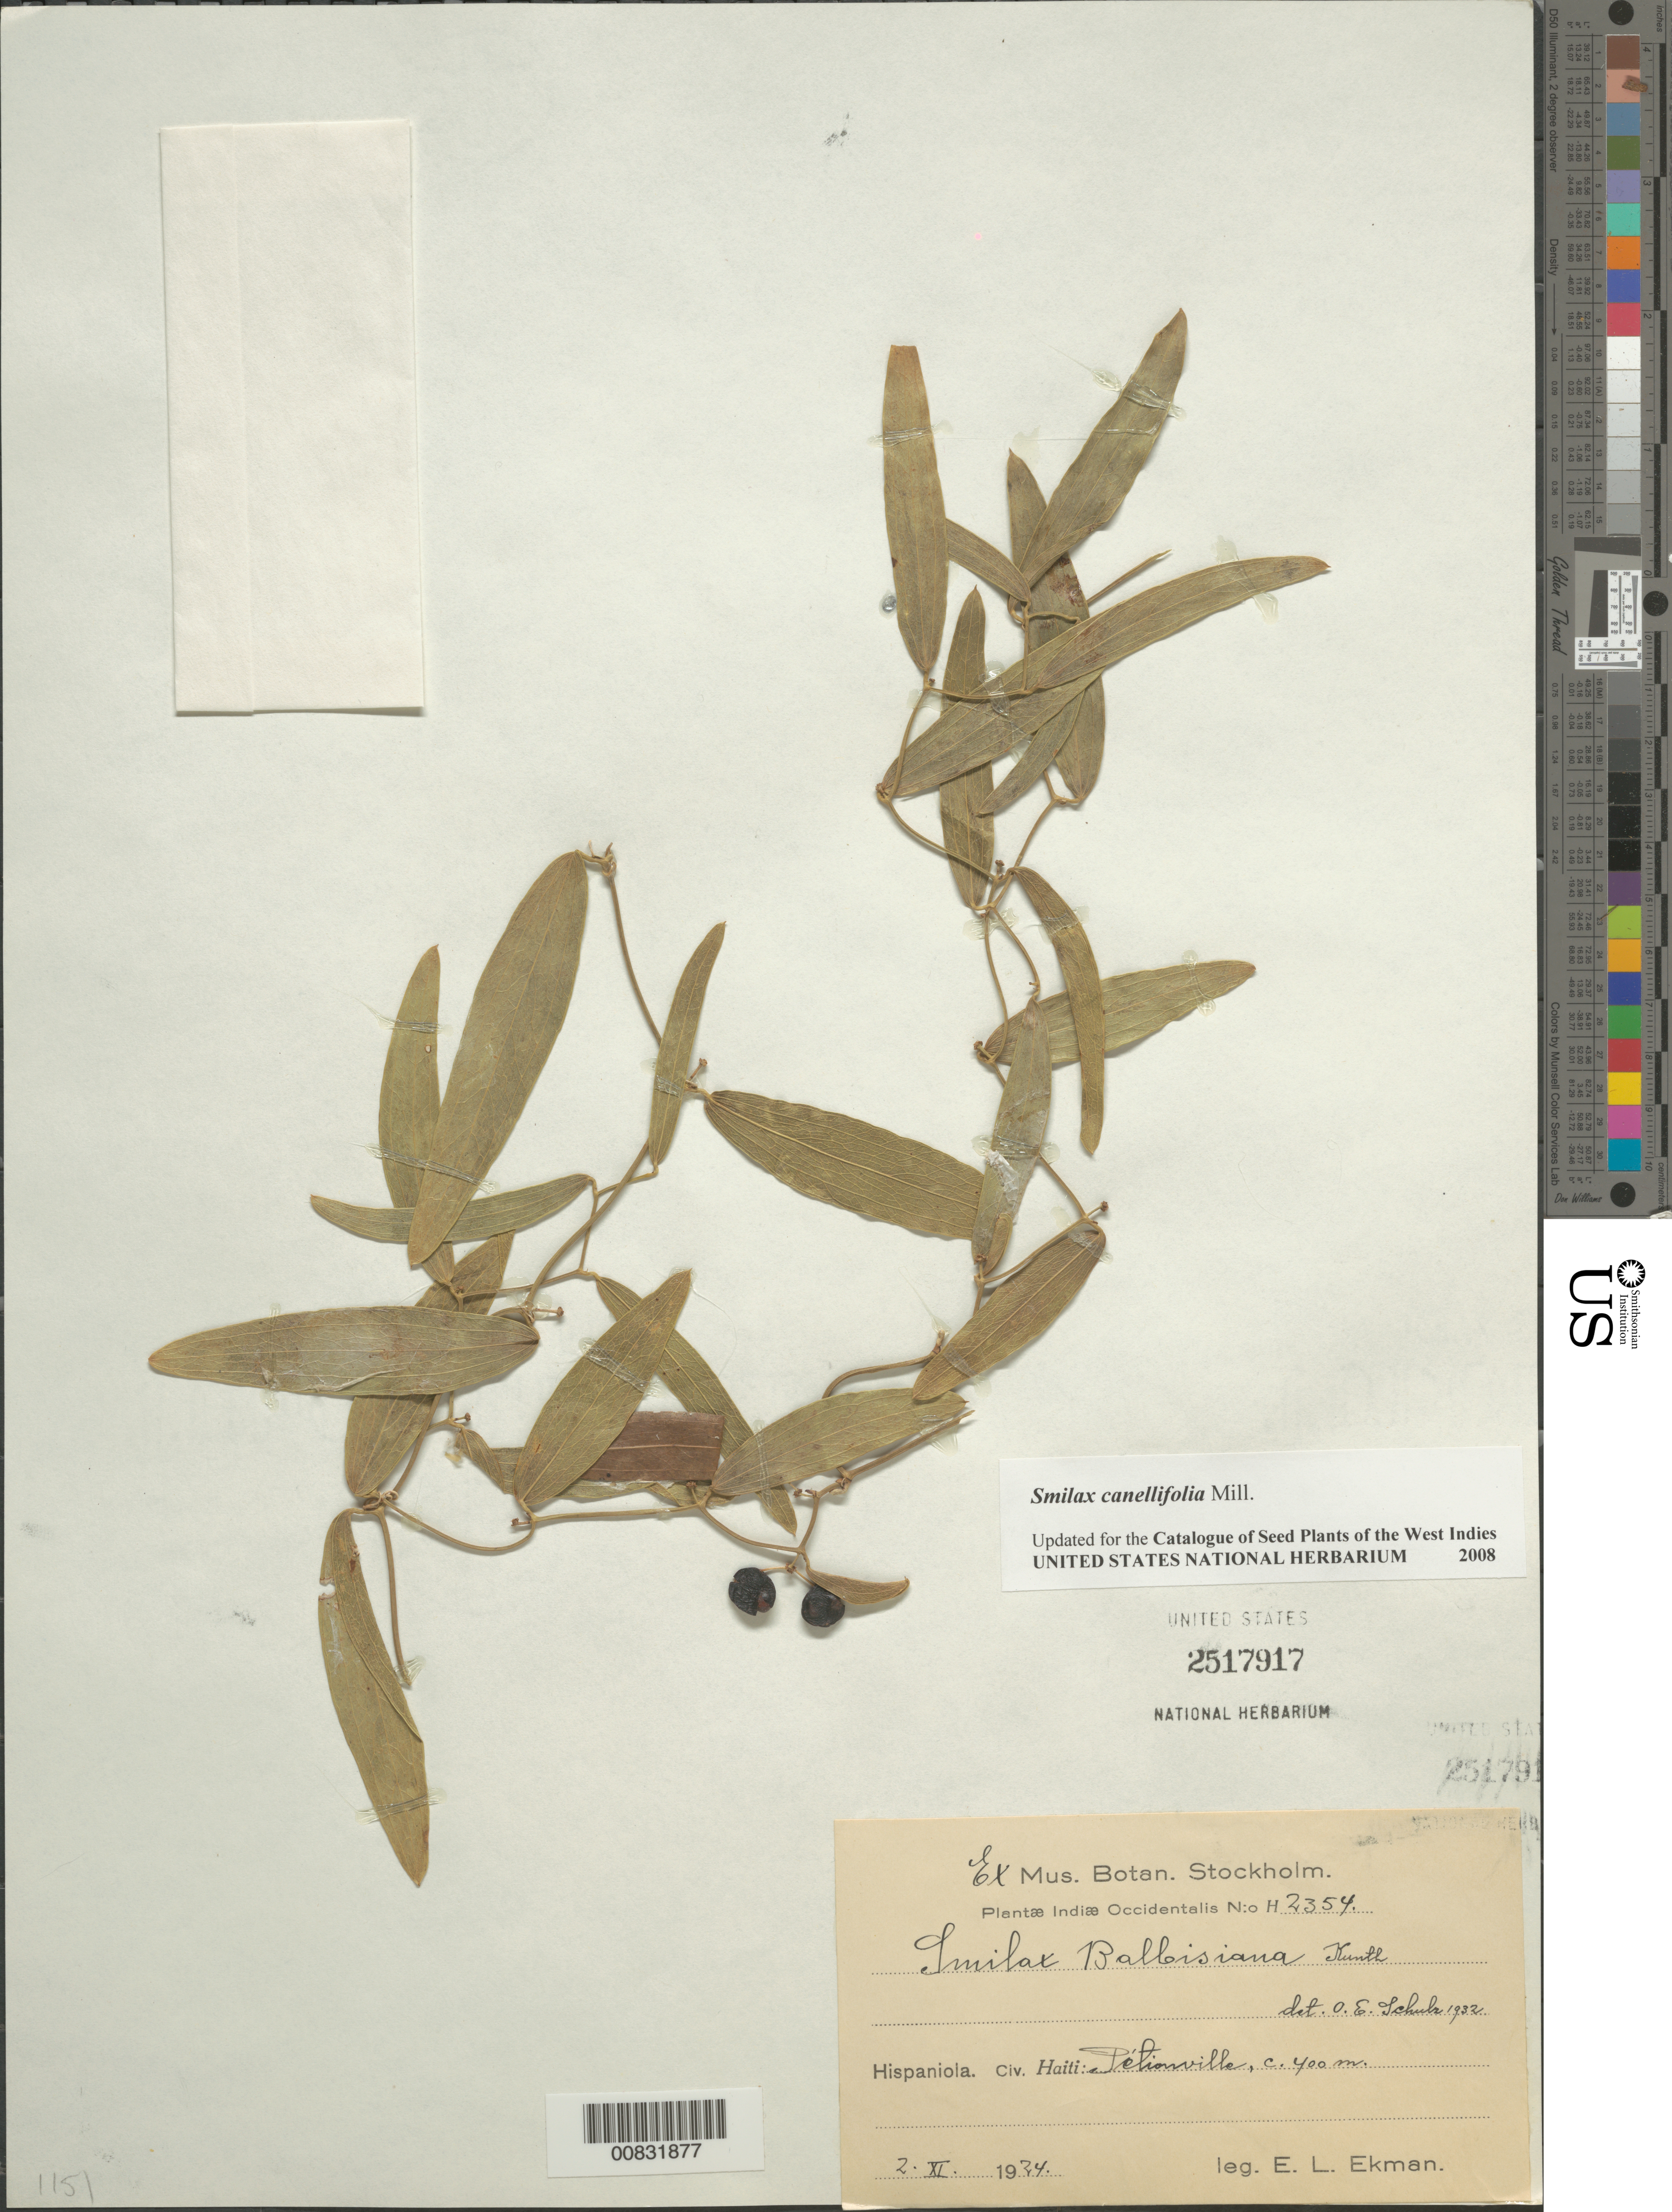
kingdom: Plantae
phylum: Tracheophyta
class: Liliopsida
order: Liliales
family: Smilacaceae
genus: Smilax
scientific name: Smilax canellifolia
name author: Mill.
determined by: Schulz, Otto E.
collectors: E. L. Ekman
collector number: H 2354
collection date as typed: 02 Nov 1934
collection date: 1934-11-02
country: Haiti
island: Hispaniola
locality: Pétionville.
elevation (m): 400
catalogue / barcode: US 2517917